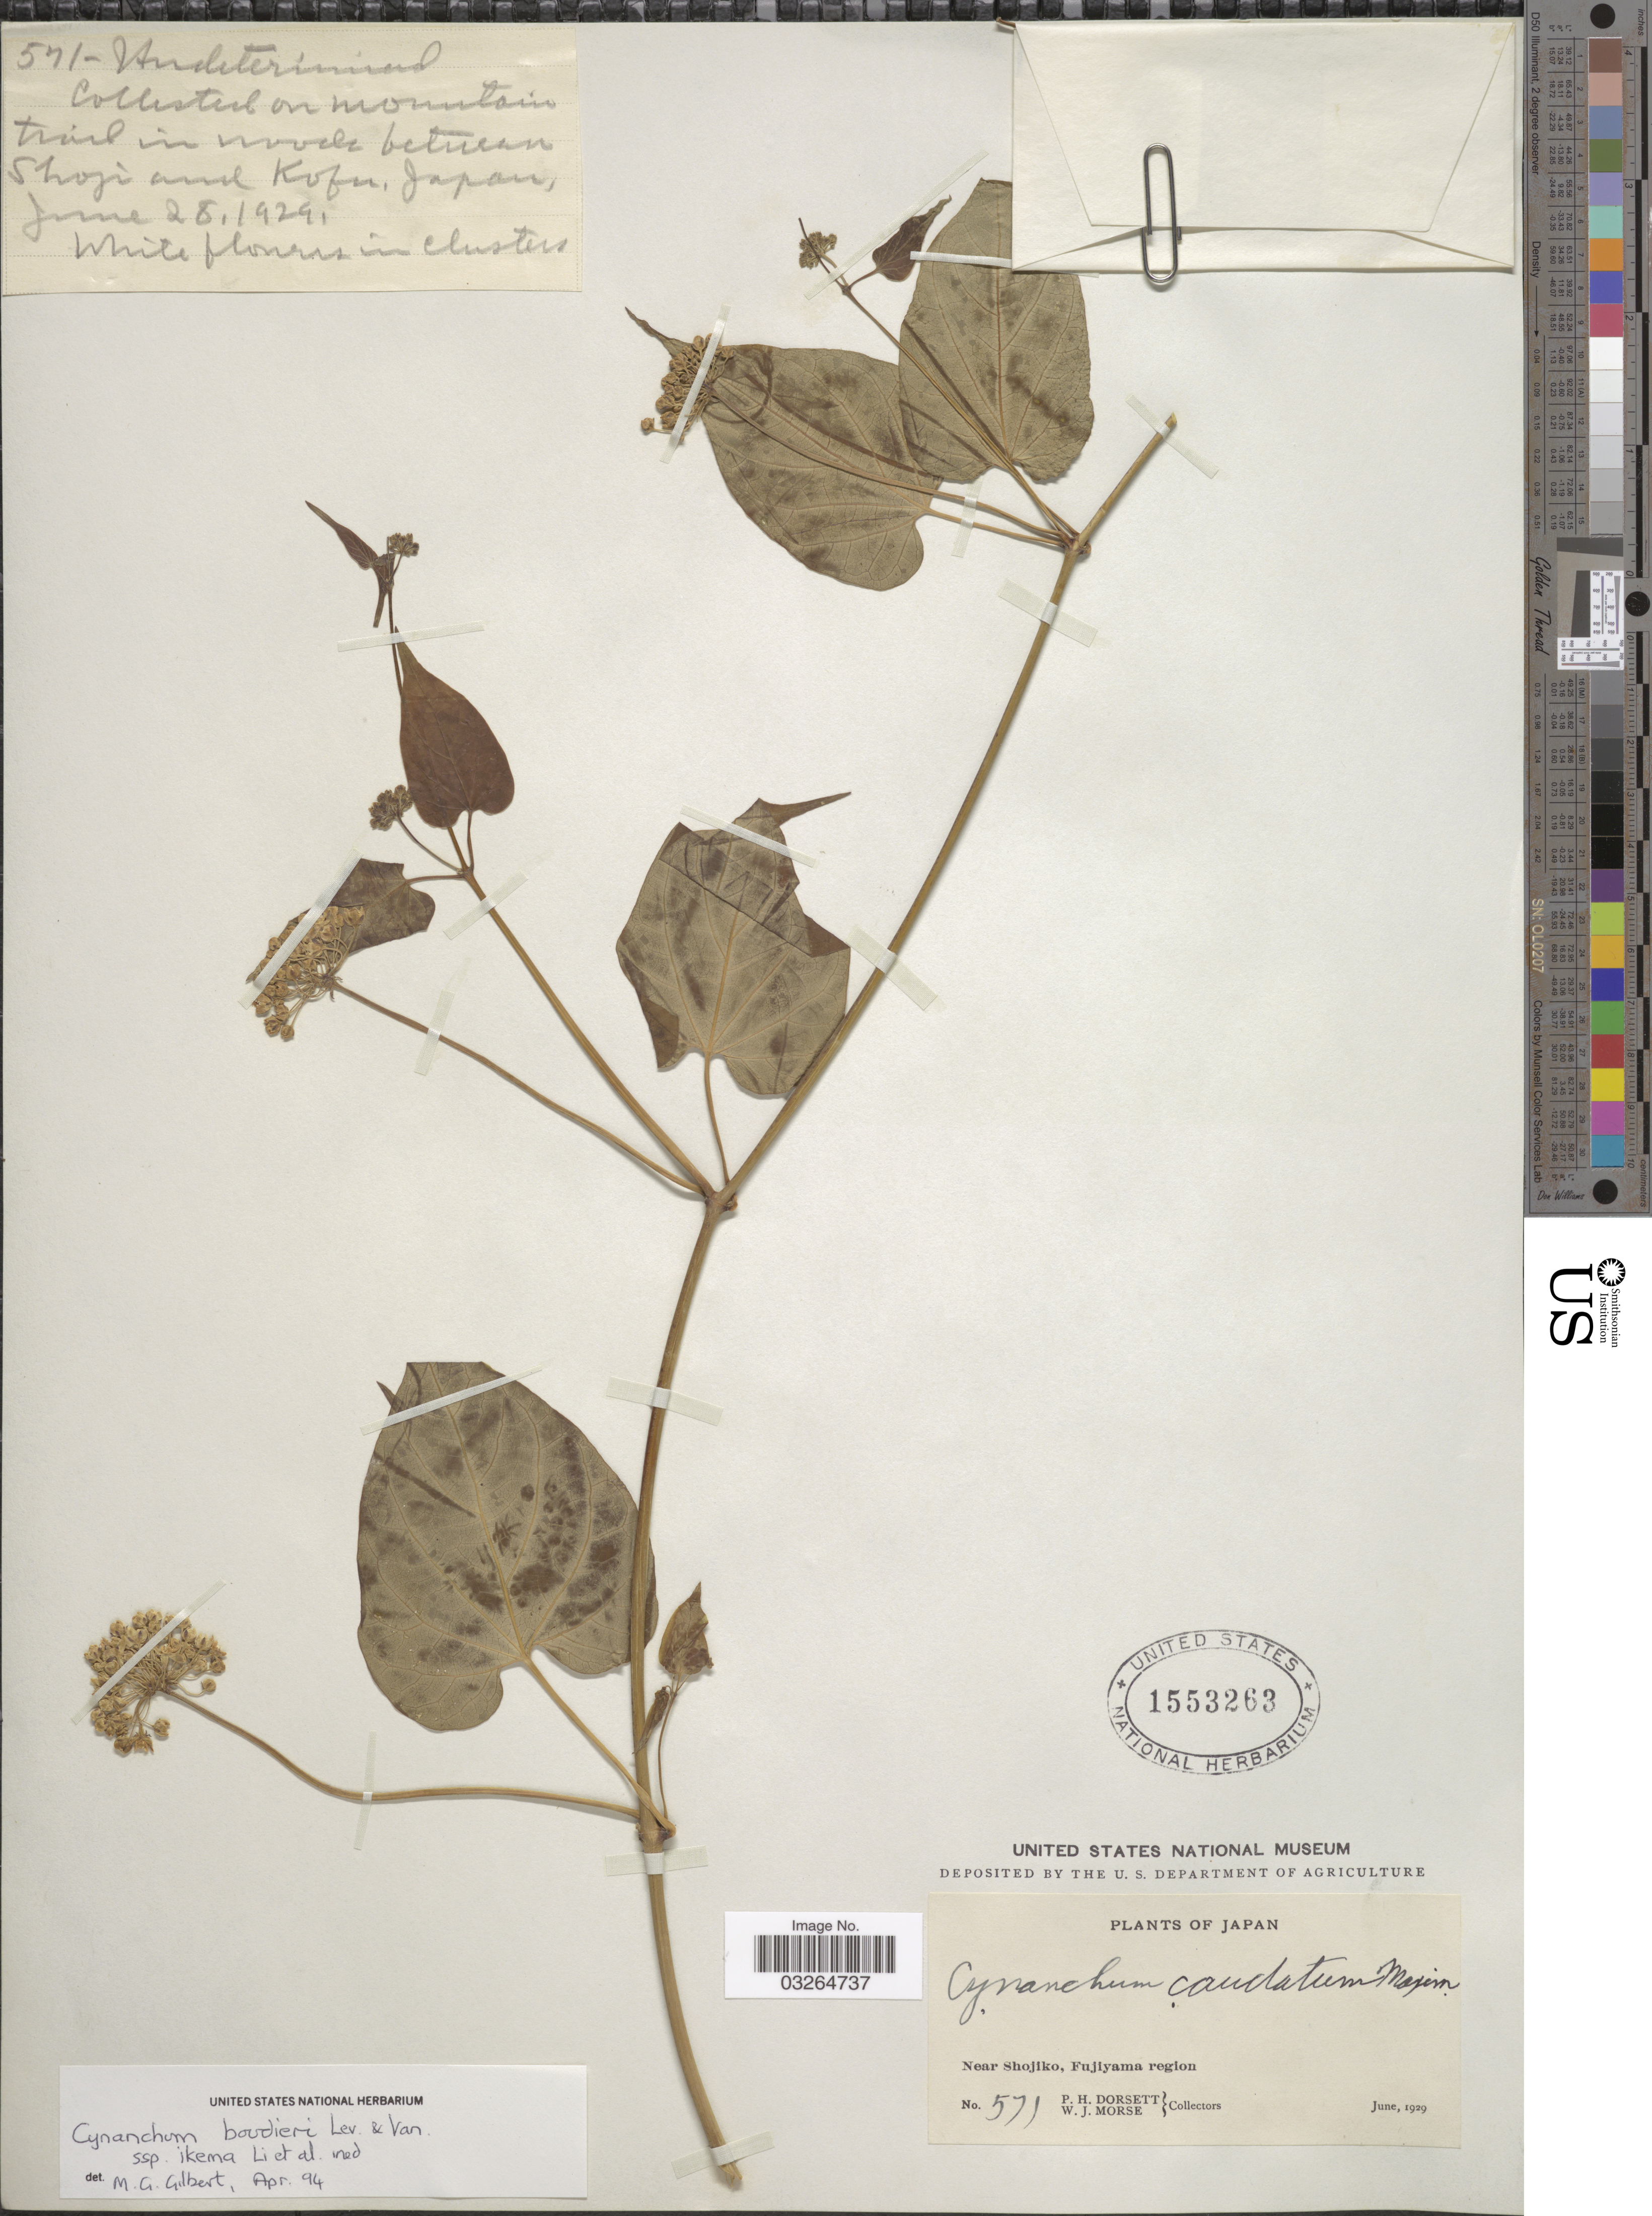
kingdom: Plantae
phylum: Tracheophyta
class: Magnoliopsida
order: Gentianales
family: Apocynaceae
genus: Cynanchum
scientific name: Cynanchum boudieri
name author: H. Lév. & Vaniot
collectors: P. H. Dorsett & W. J. Morse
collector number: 571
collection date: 1929-06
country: Japan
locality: Near Shojiko, Fujiyama region. On mountain trail in woods between Shoji and Kofu.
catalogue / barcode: US 1553263